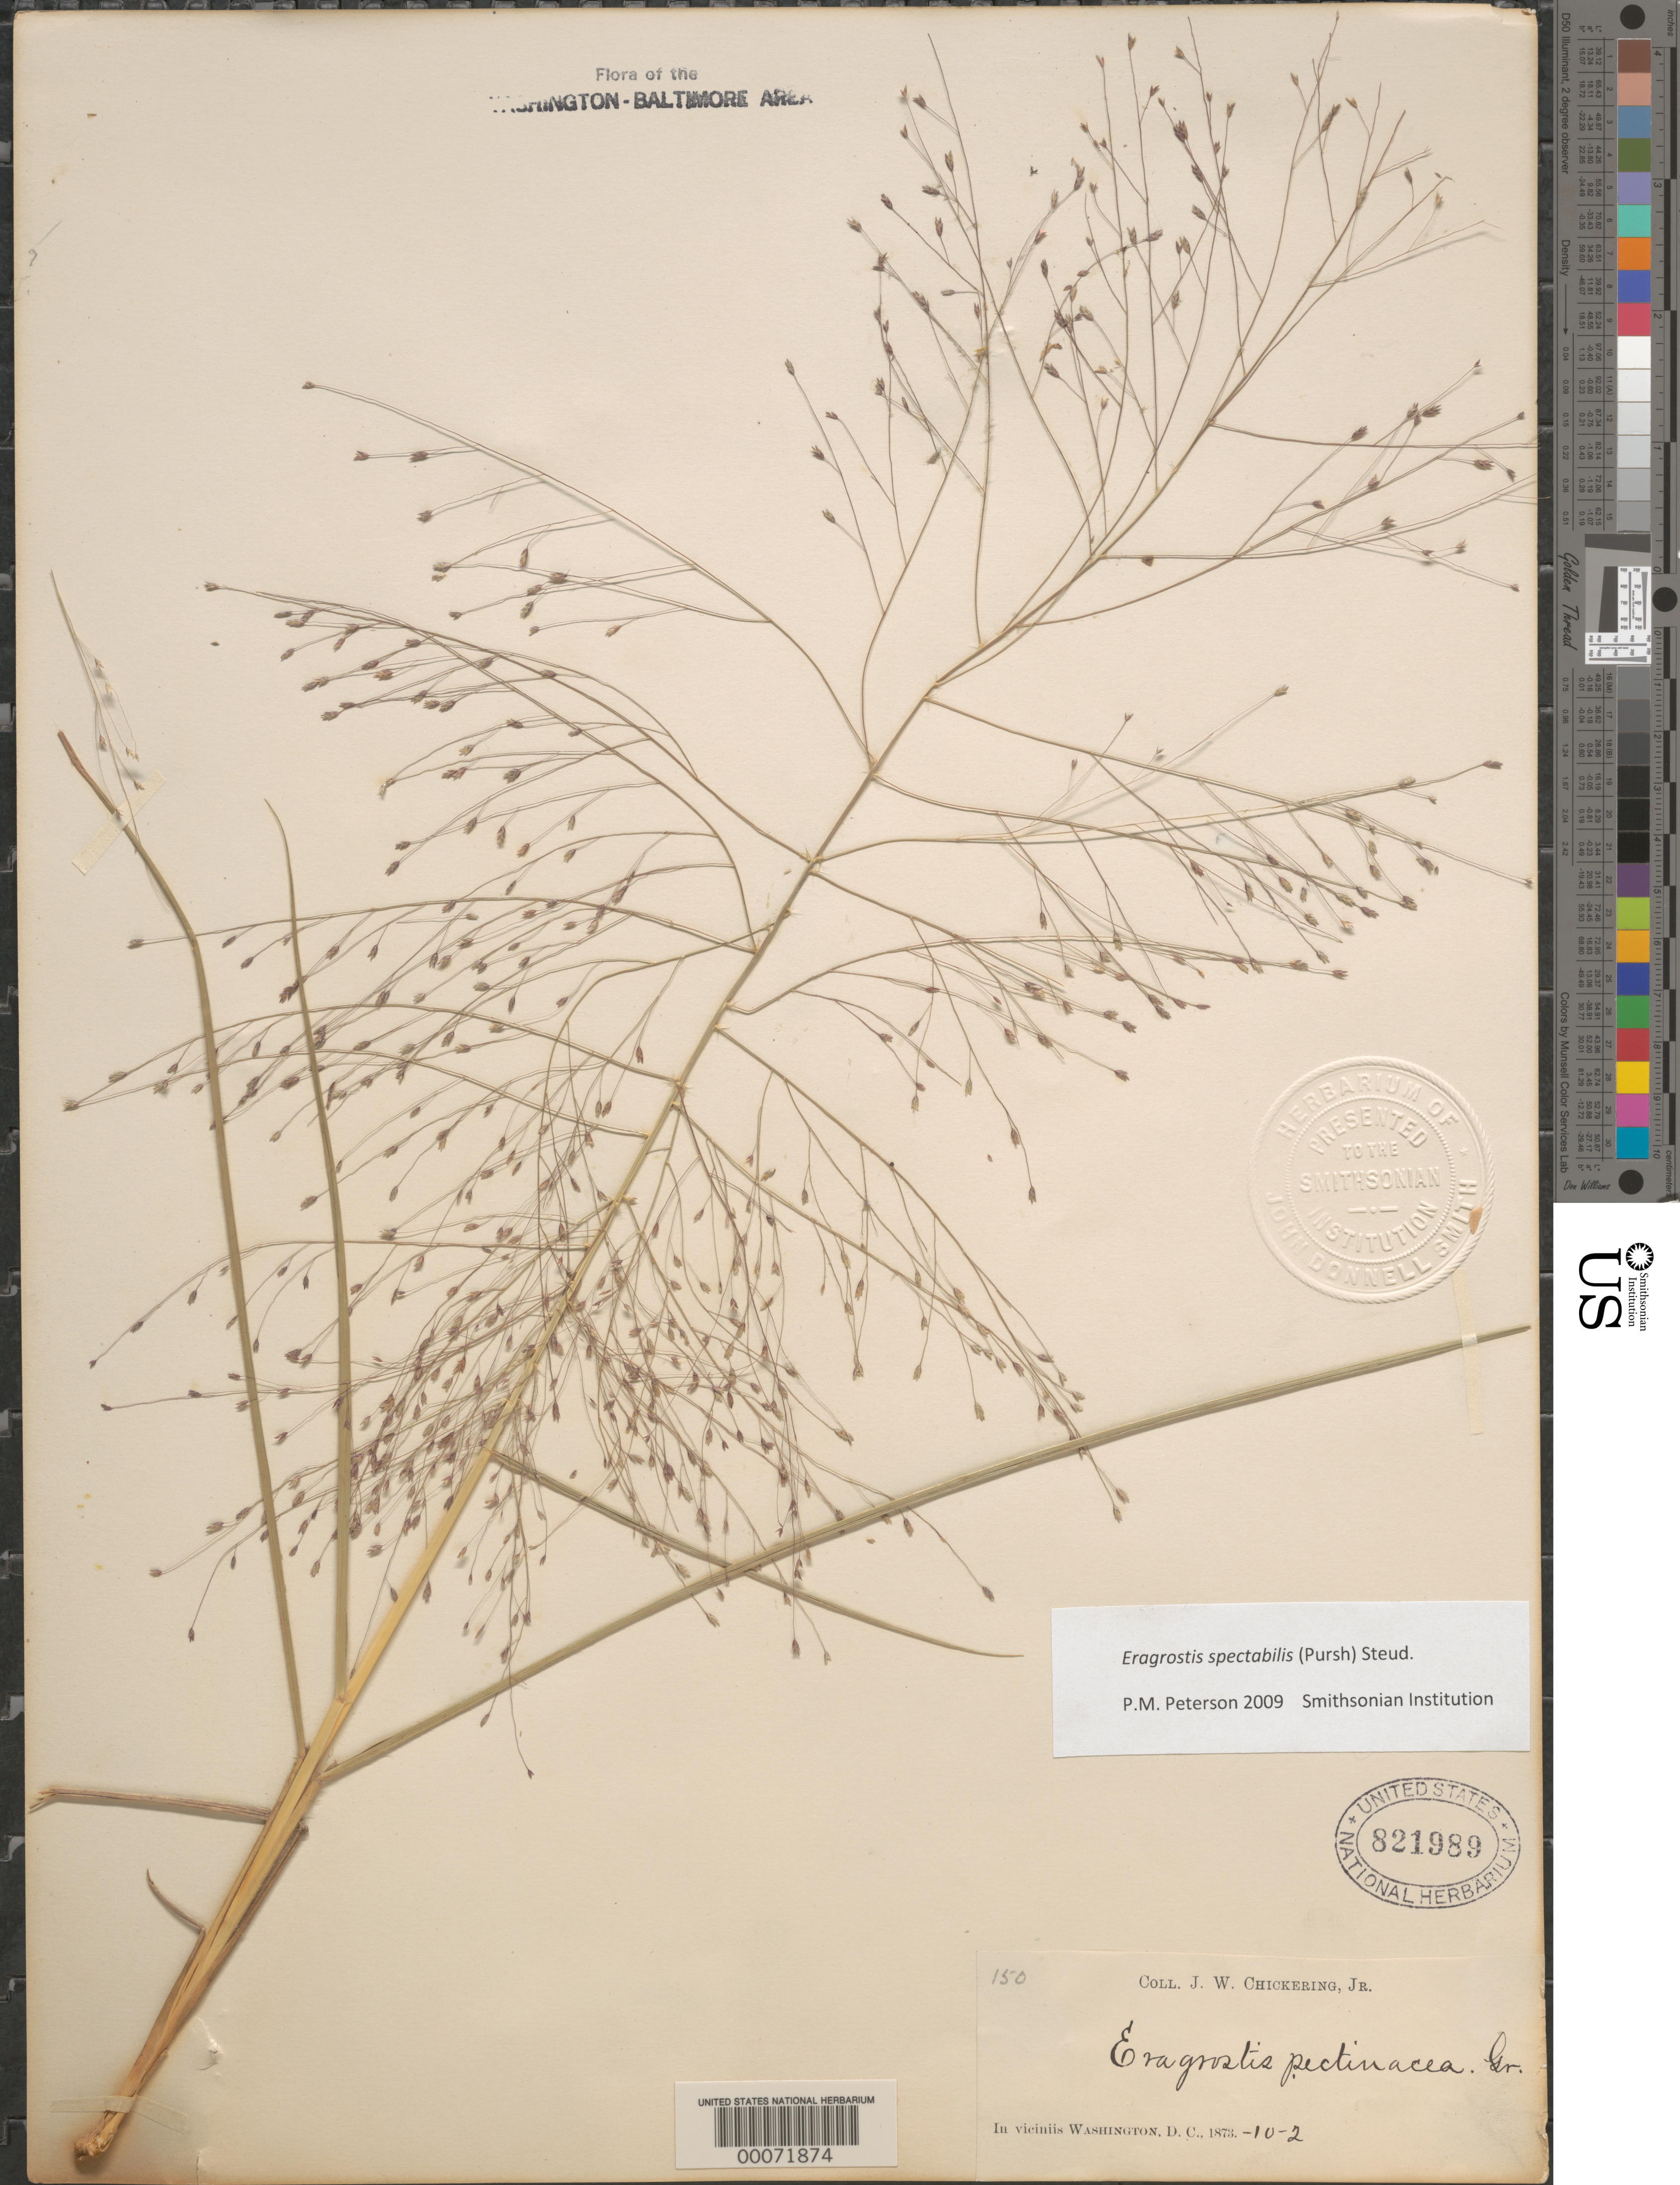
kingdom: Plantae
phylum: Tracheophyta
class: Liliopsida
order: Poales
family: Poaceae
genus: Eragrostis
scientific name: Eragrostis spectabilis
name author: (Pursh) Steud.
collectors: J. W. Chickering Jr.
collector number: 150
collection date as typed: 10 Feb 1873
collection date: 1873-02-10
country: United States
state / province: District of Columbia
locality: Washington, DC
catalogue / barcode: US 821989